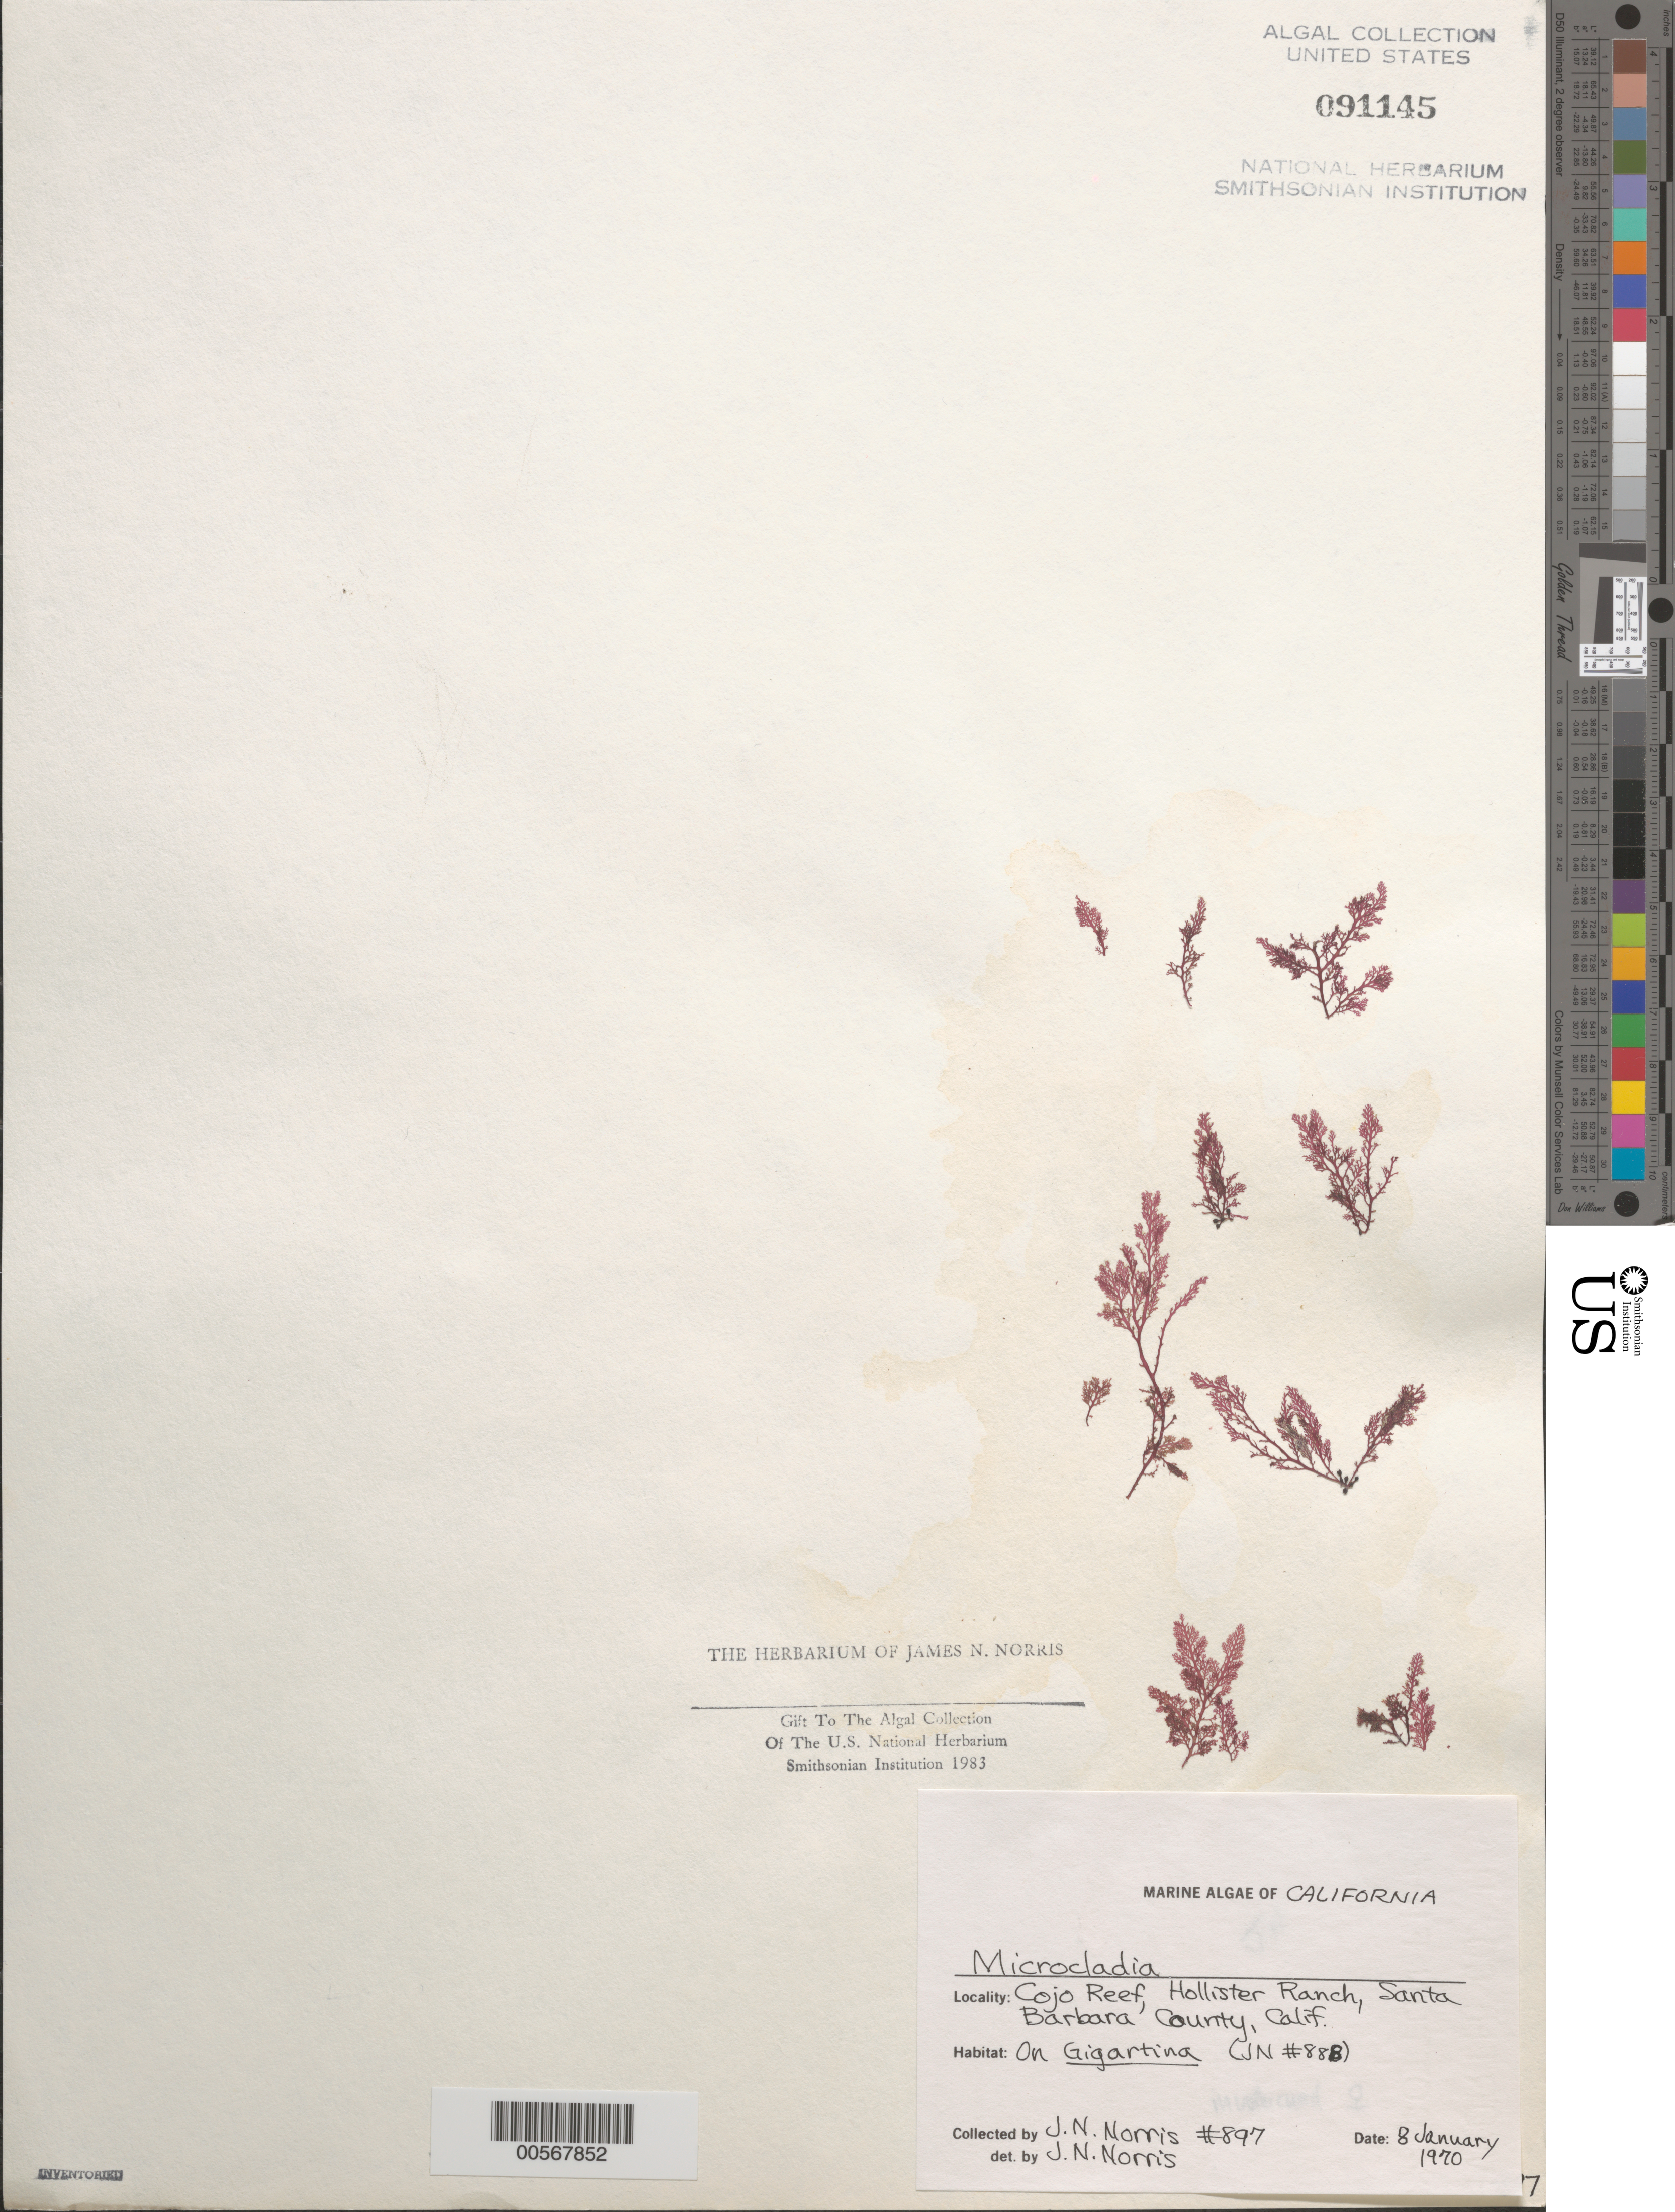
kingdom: Plantae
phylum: Rhodophyta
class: Florideophyceae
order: Ceramiales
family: Ceramiaceae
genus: Microcladia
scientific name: Microcladia sp.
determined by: Norris, James N.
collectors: J. N. Norris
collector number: JN-897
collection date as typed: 08 Jan 1970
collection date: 1970-01-08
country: United States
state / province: California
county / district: Santa Barbara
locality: Cojo Reef, Hollister Ranch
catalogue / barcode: US 91145